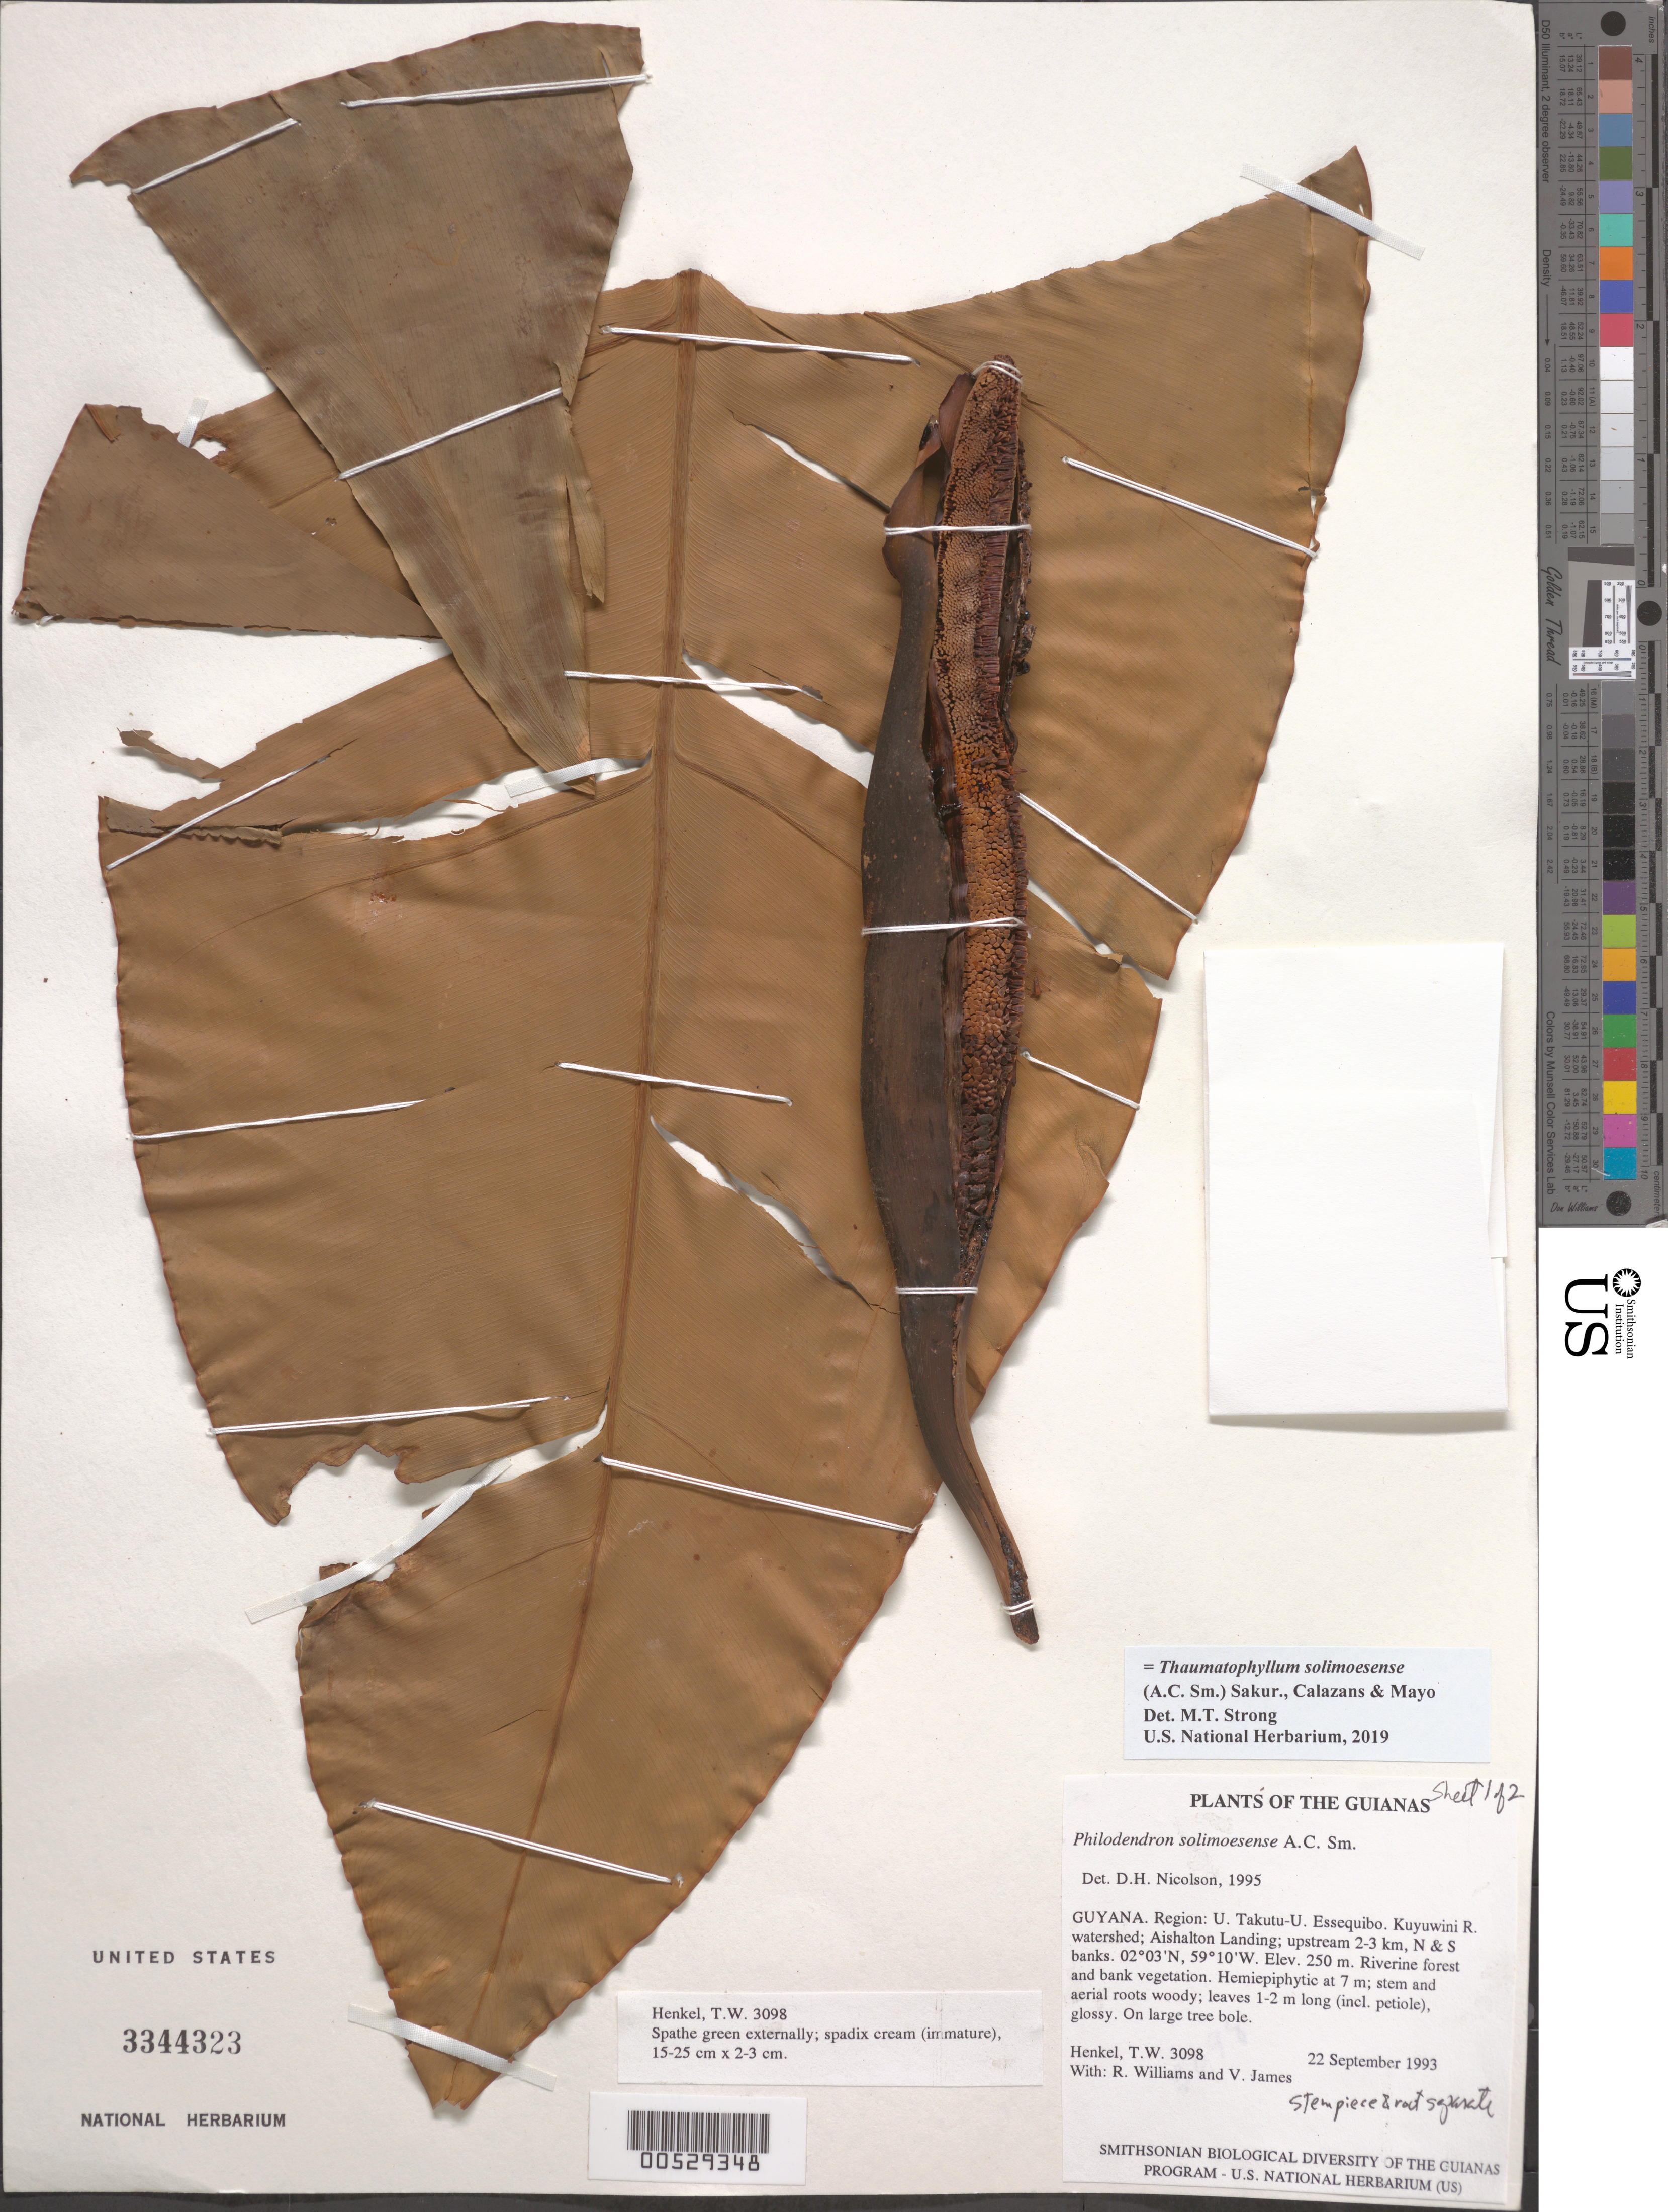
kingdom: Plantae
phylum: Tracheophyta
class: Liliopsida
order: Alismatales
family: Araceae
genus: Thaumatophyllum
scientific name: Thaumatophyllum solimoesense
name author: (A.C. Sm.) Sakur. et al.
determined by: Strong, Mark T., (BOT), Smithsonian Institution - National Museum of Natural History (UNITED STATES)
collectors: T. Henkel, R. Williams & V. James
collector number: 3098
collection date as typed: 22 September 1993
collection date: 1993-09-22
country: Guyana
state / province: U. Takutu-U. Essequibo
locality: Kuyuwini R. watershed; Aishalton Landing; upstream 2-3 km, N & S banks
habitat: Riverine forest and bank vegetation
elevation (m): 250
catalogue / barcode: US 3344323